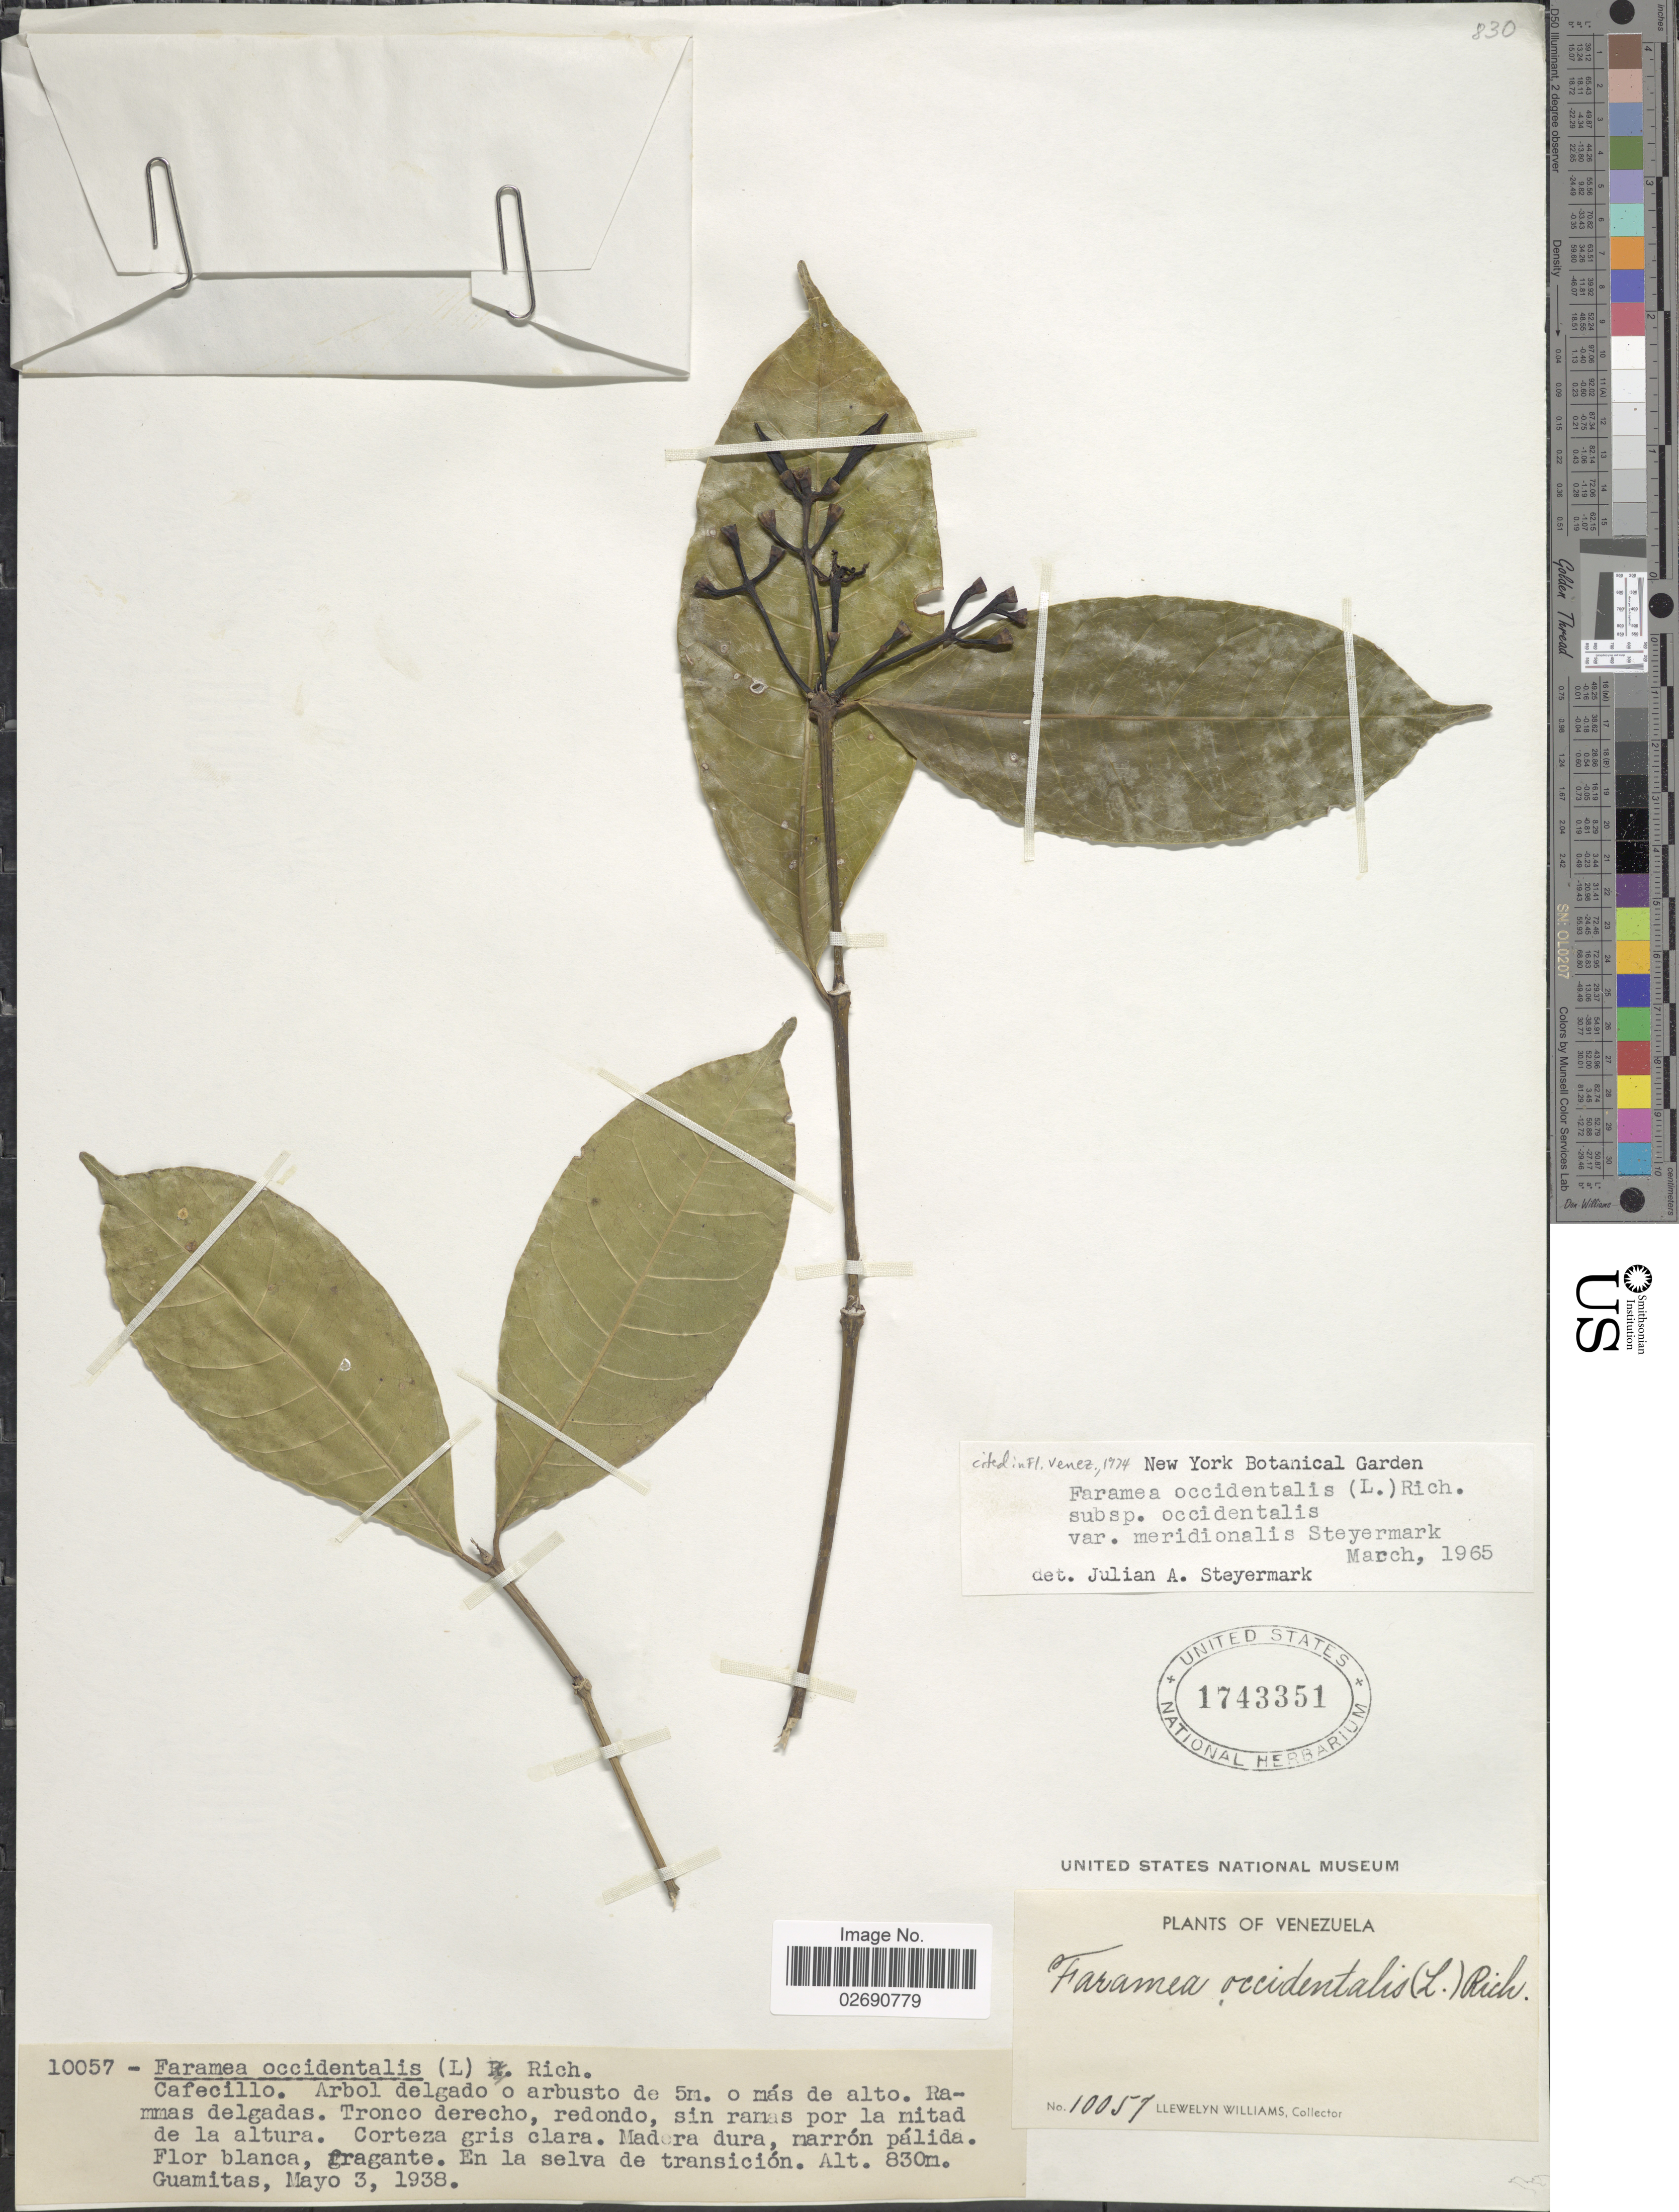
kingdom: Plantae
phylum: Tracheophyta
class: Magnoliopsida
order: Gentianales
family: Rubiaceae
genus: Faramea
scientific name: Faramea occidentalis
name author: (L.) A. Rich.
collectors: Ll. Williams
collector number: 10057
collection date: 1938-05-03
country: Venezuela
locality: En la selva de transición. Guamitas.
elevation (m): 830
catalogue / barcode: US 1743351